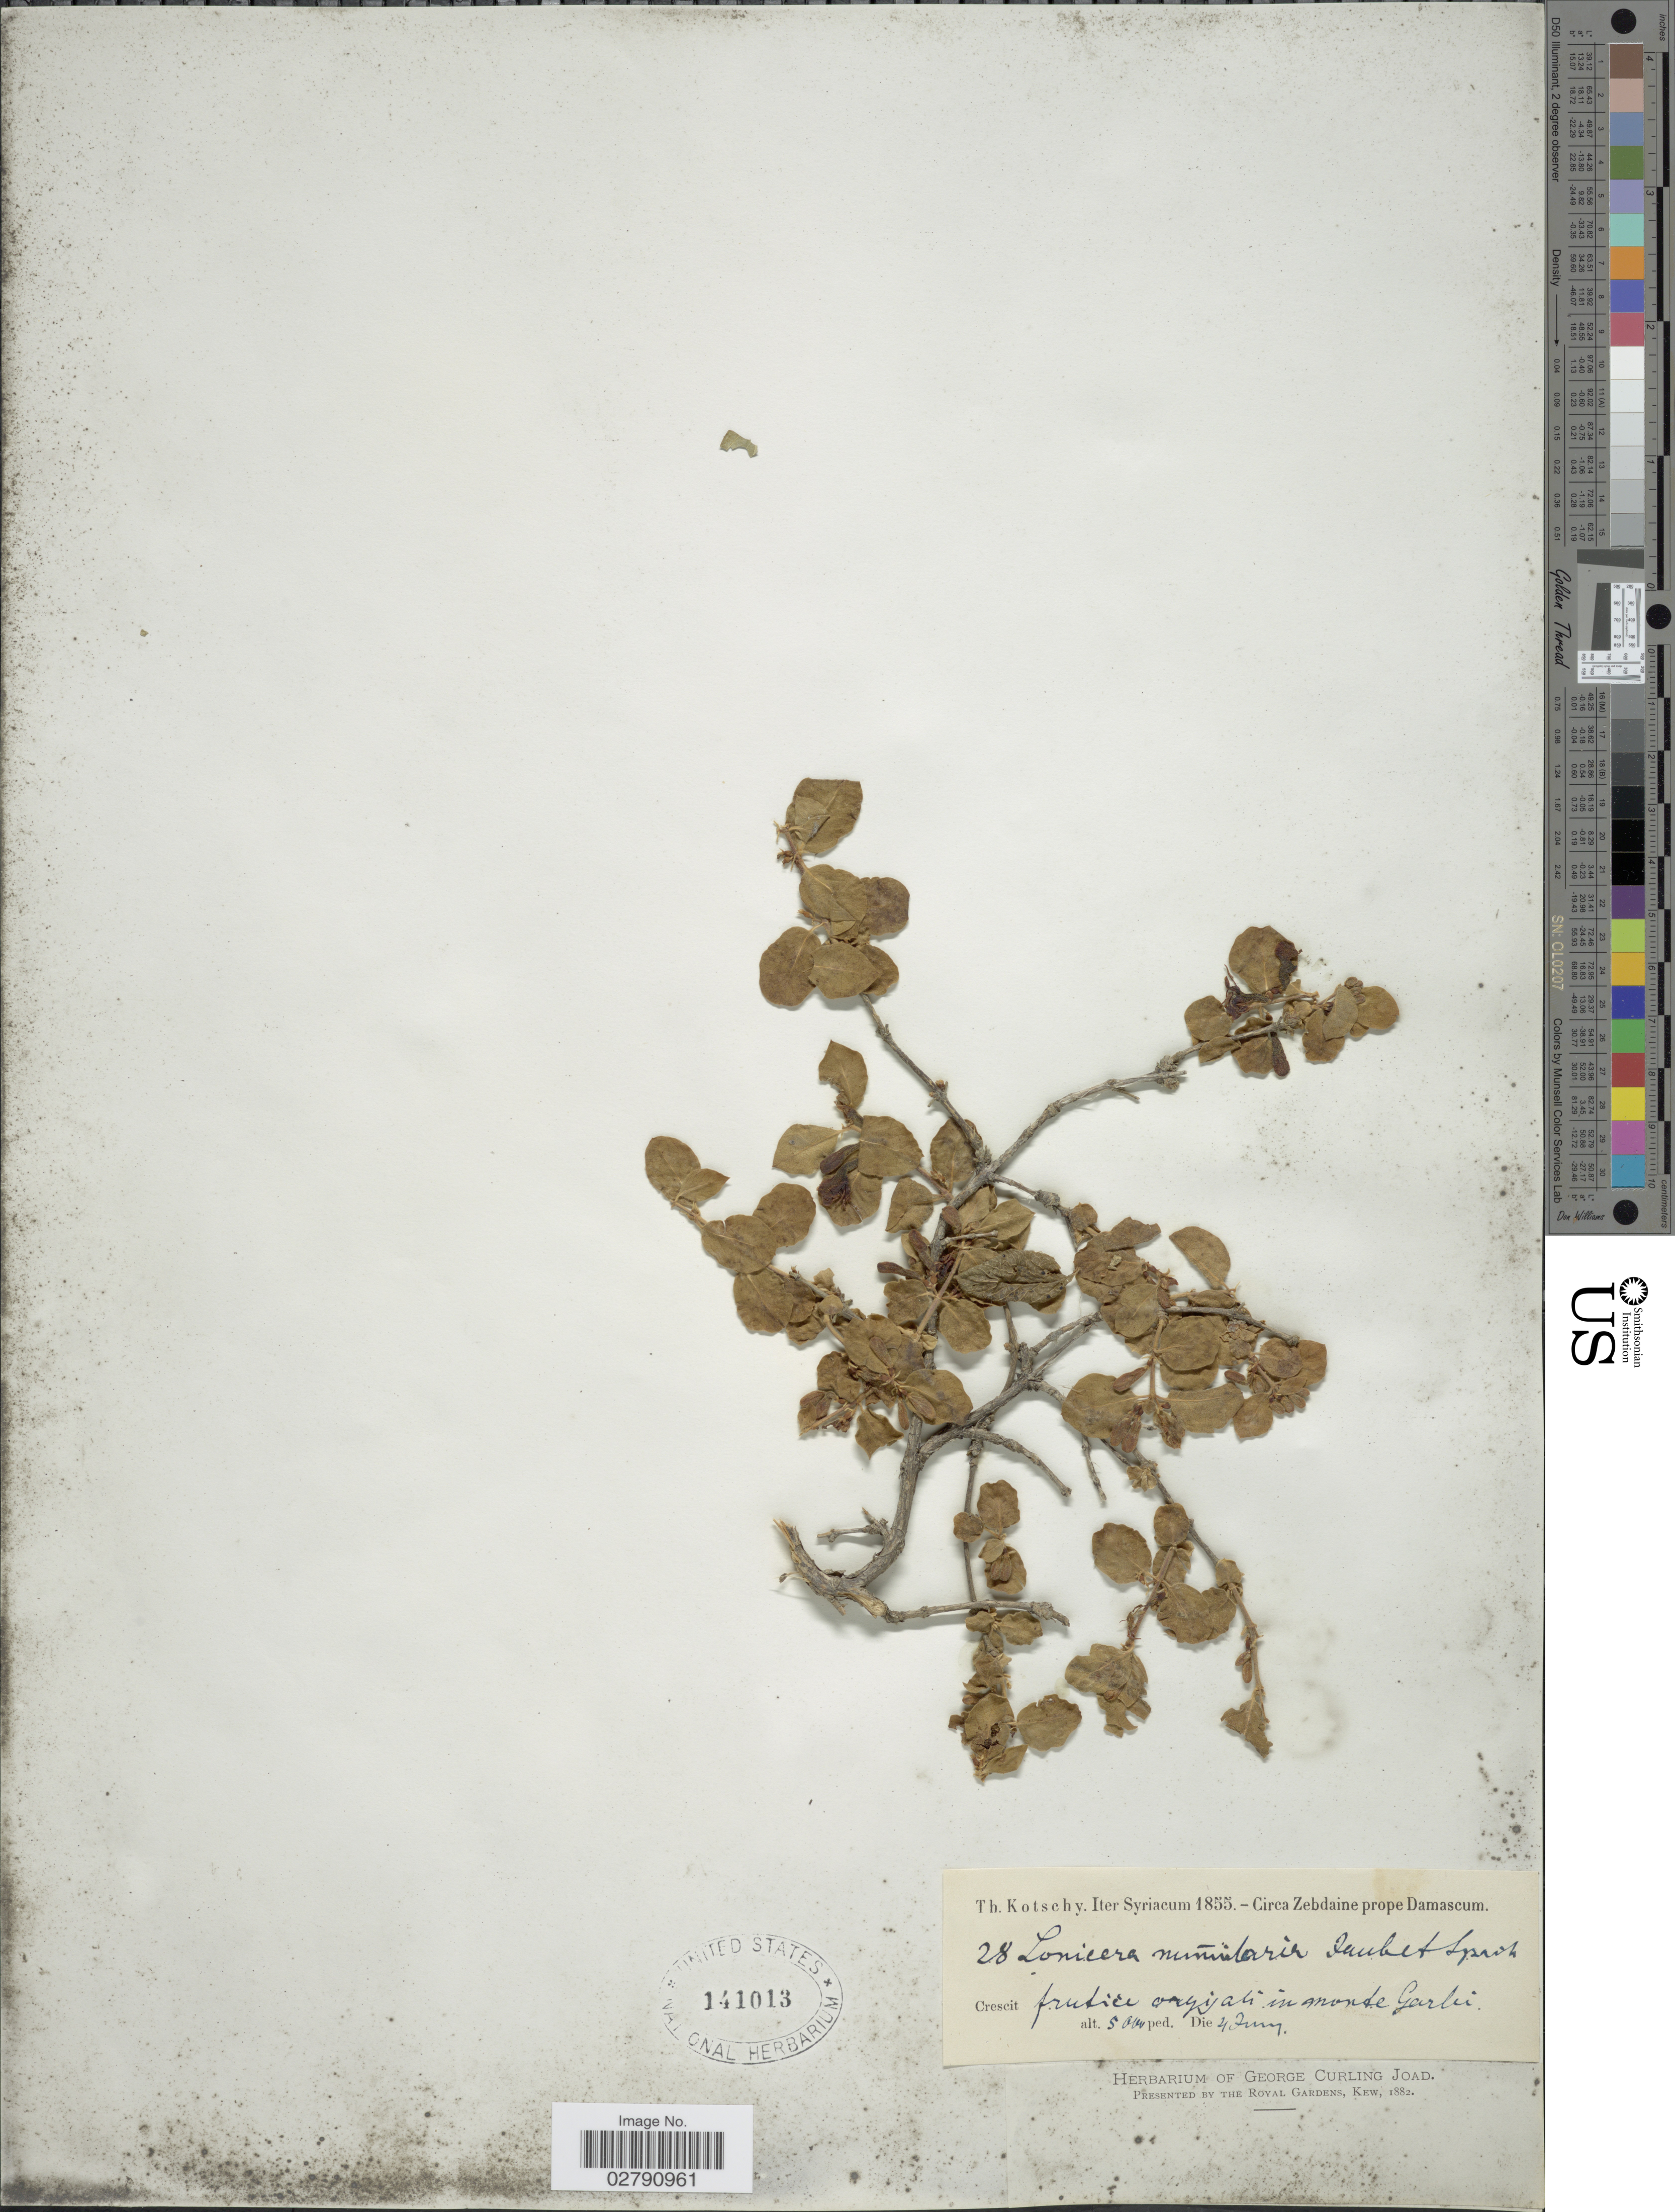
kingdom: Plantae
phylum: Tracheophyta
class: Magnoliopsida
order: Dipsacales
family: Caprifoliaceae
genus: Lonicera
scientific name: Lonicera nummulariifolia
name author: Jaub. & Spach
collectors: K. G. Kotschy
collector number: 28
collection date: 1855-06-04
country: Syria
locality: Circa Zebdaine prope Damascum. in monte Garbi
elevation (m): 1524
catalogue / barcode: US 141013